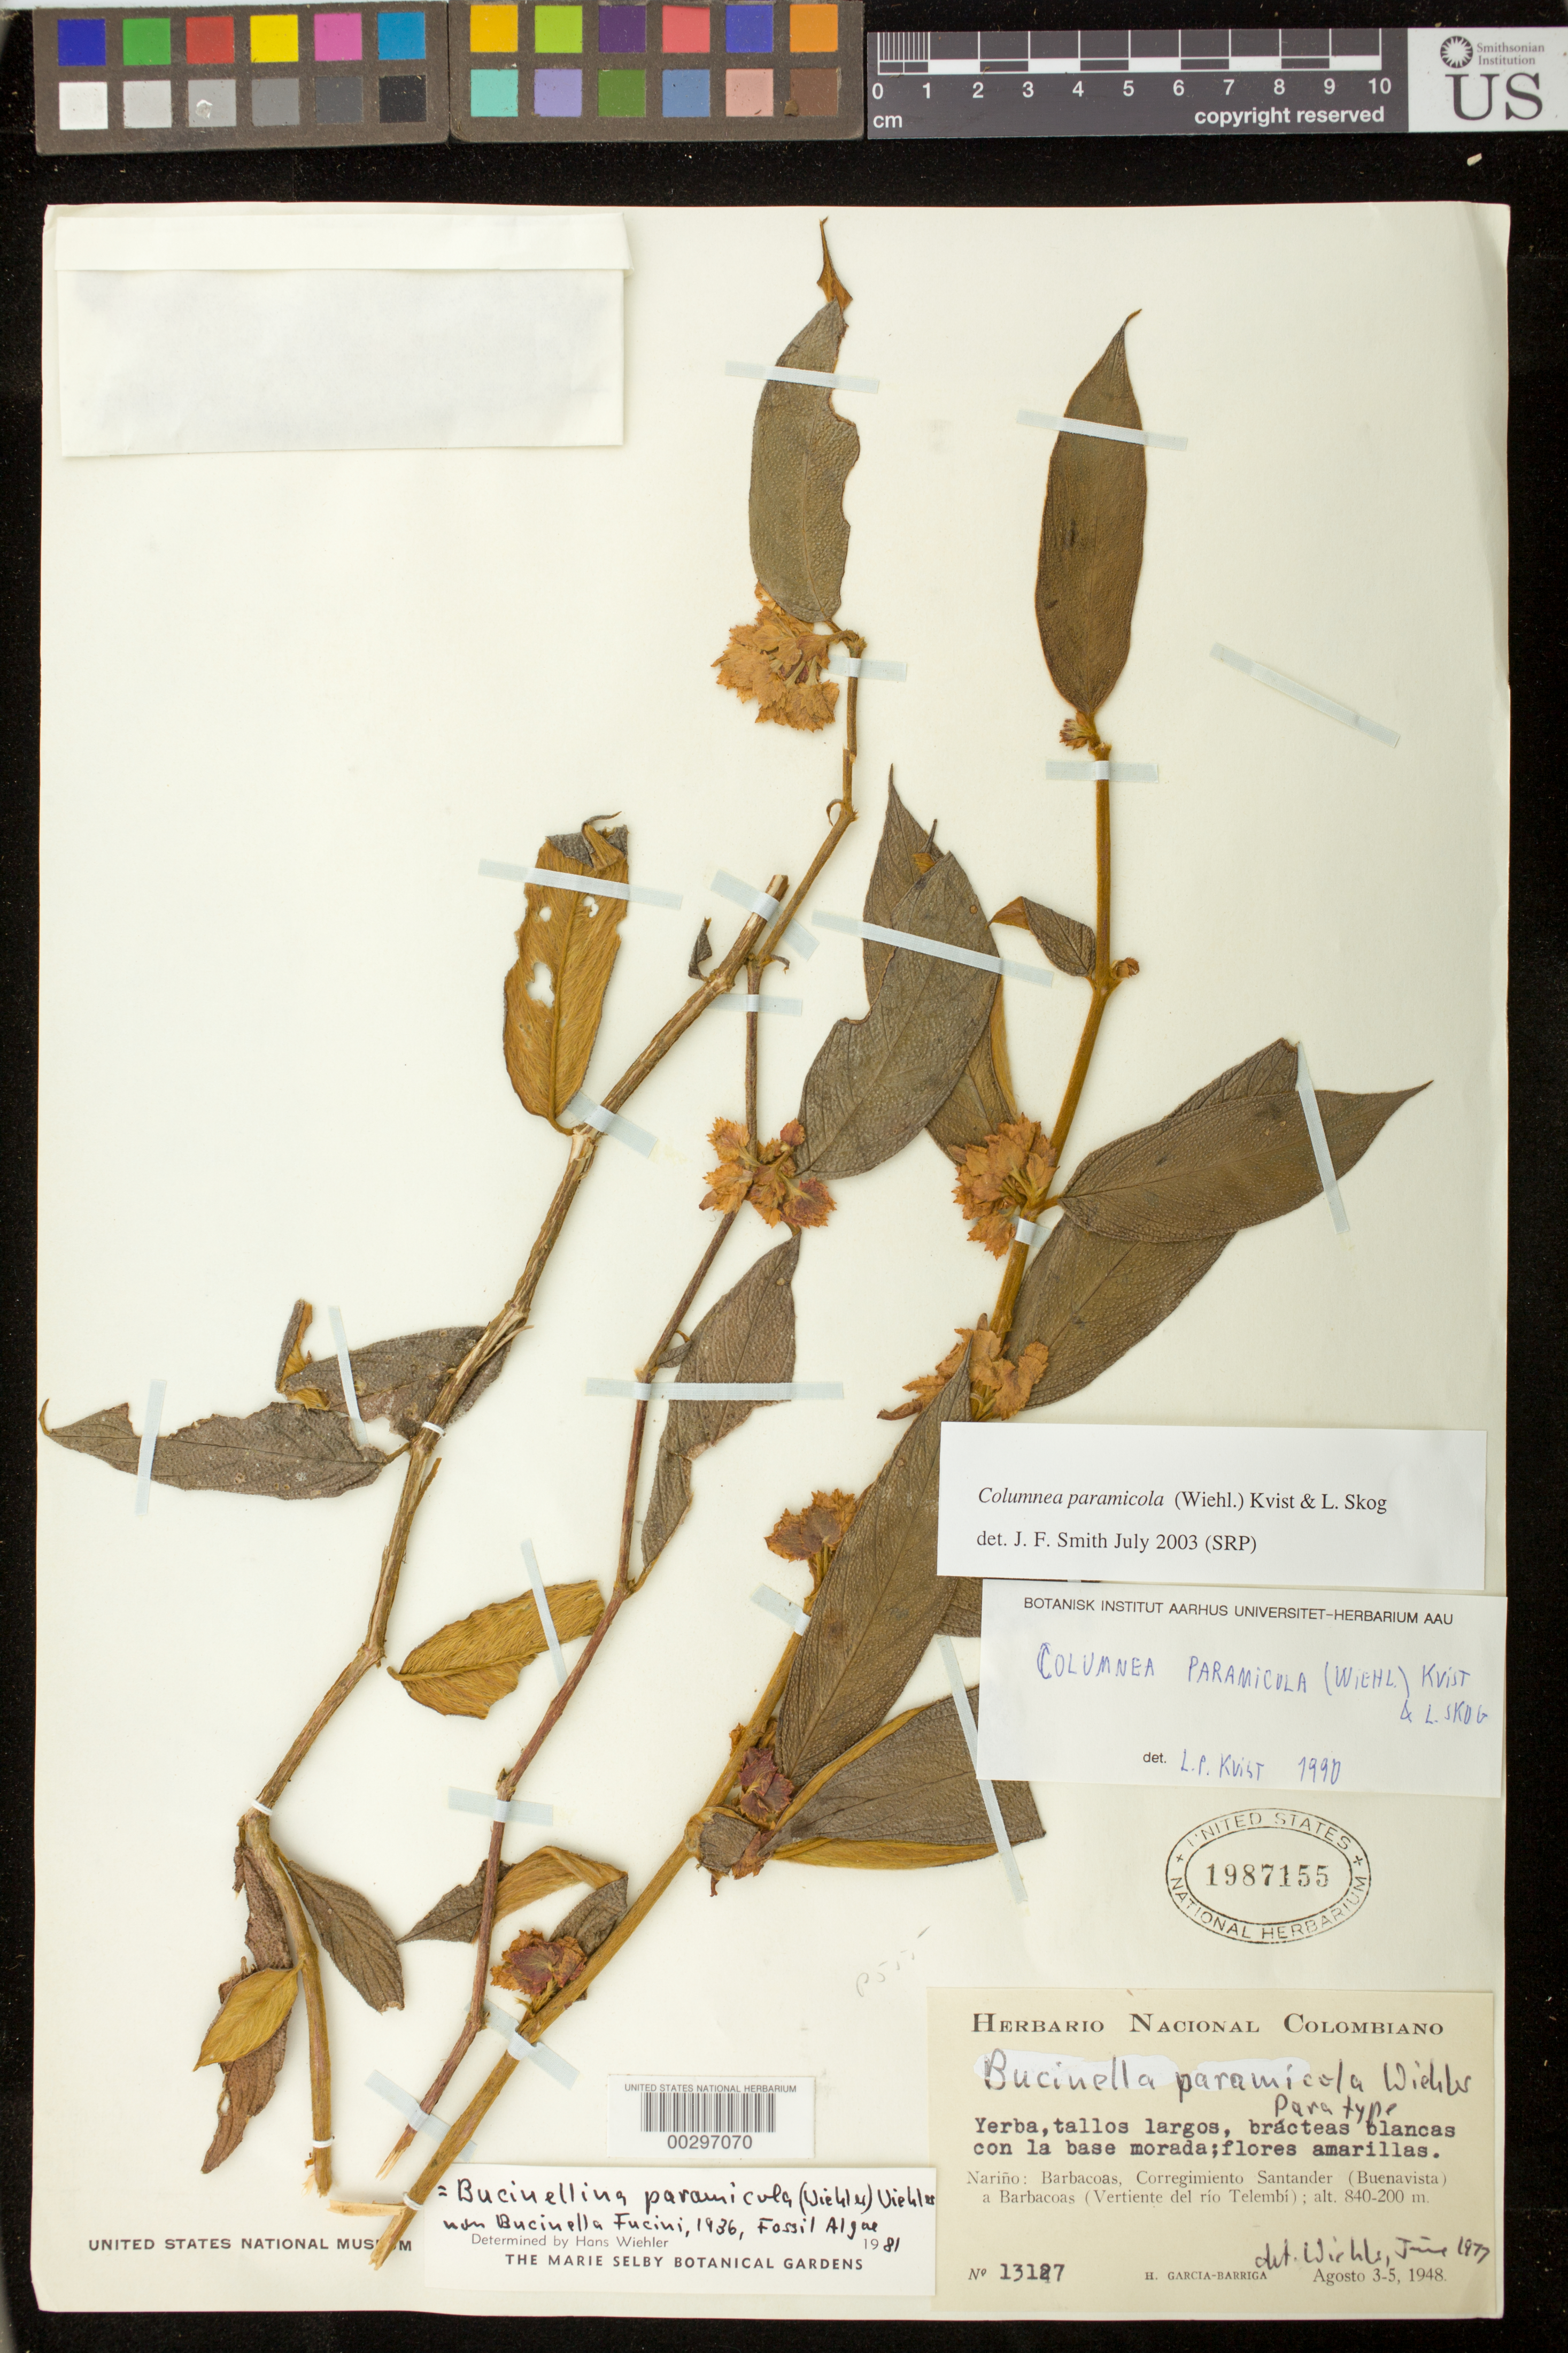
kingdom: Plantae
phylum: Tracheophyta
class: Magnoliopsida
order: Lamiales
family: Gesneriaceae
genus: Columnea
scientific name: Columnea paramicola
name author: (Wiehler) L.P. Kvist & L.E. Skog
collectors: H. García Barriga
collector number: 13127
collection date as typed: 3-5 Aug 1977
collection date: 1977-08-03/1977-08-05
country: Colombia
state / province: Nariño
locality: Barbacoas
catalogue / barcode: US 1987155